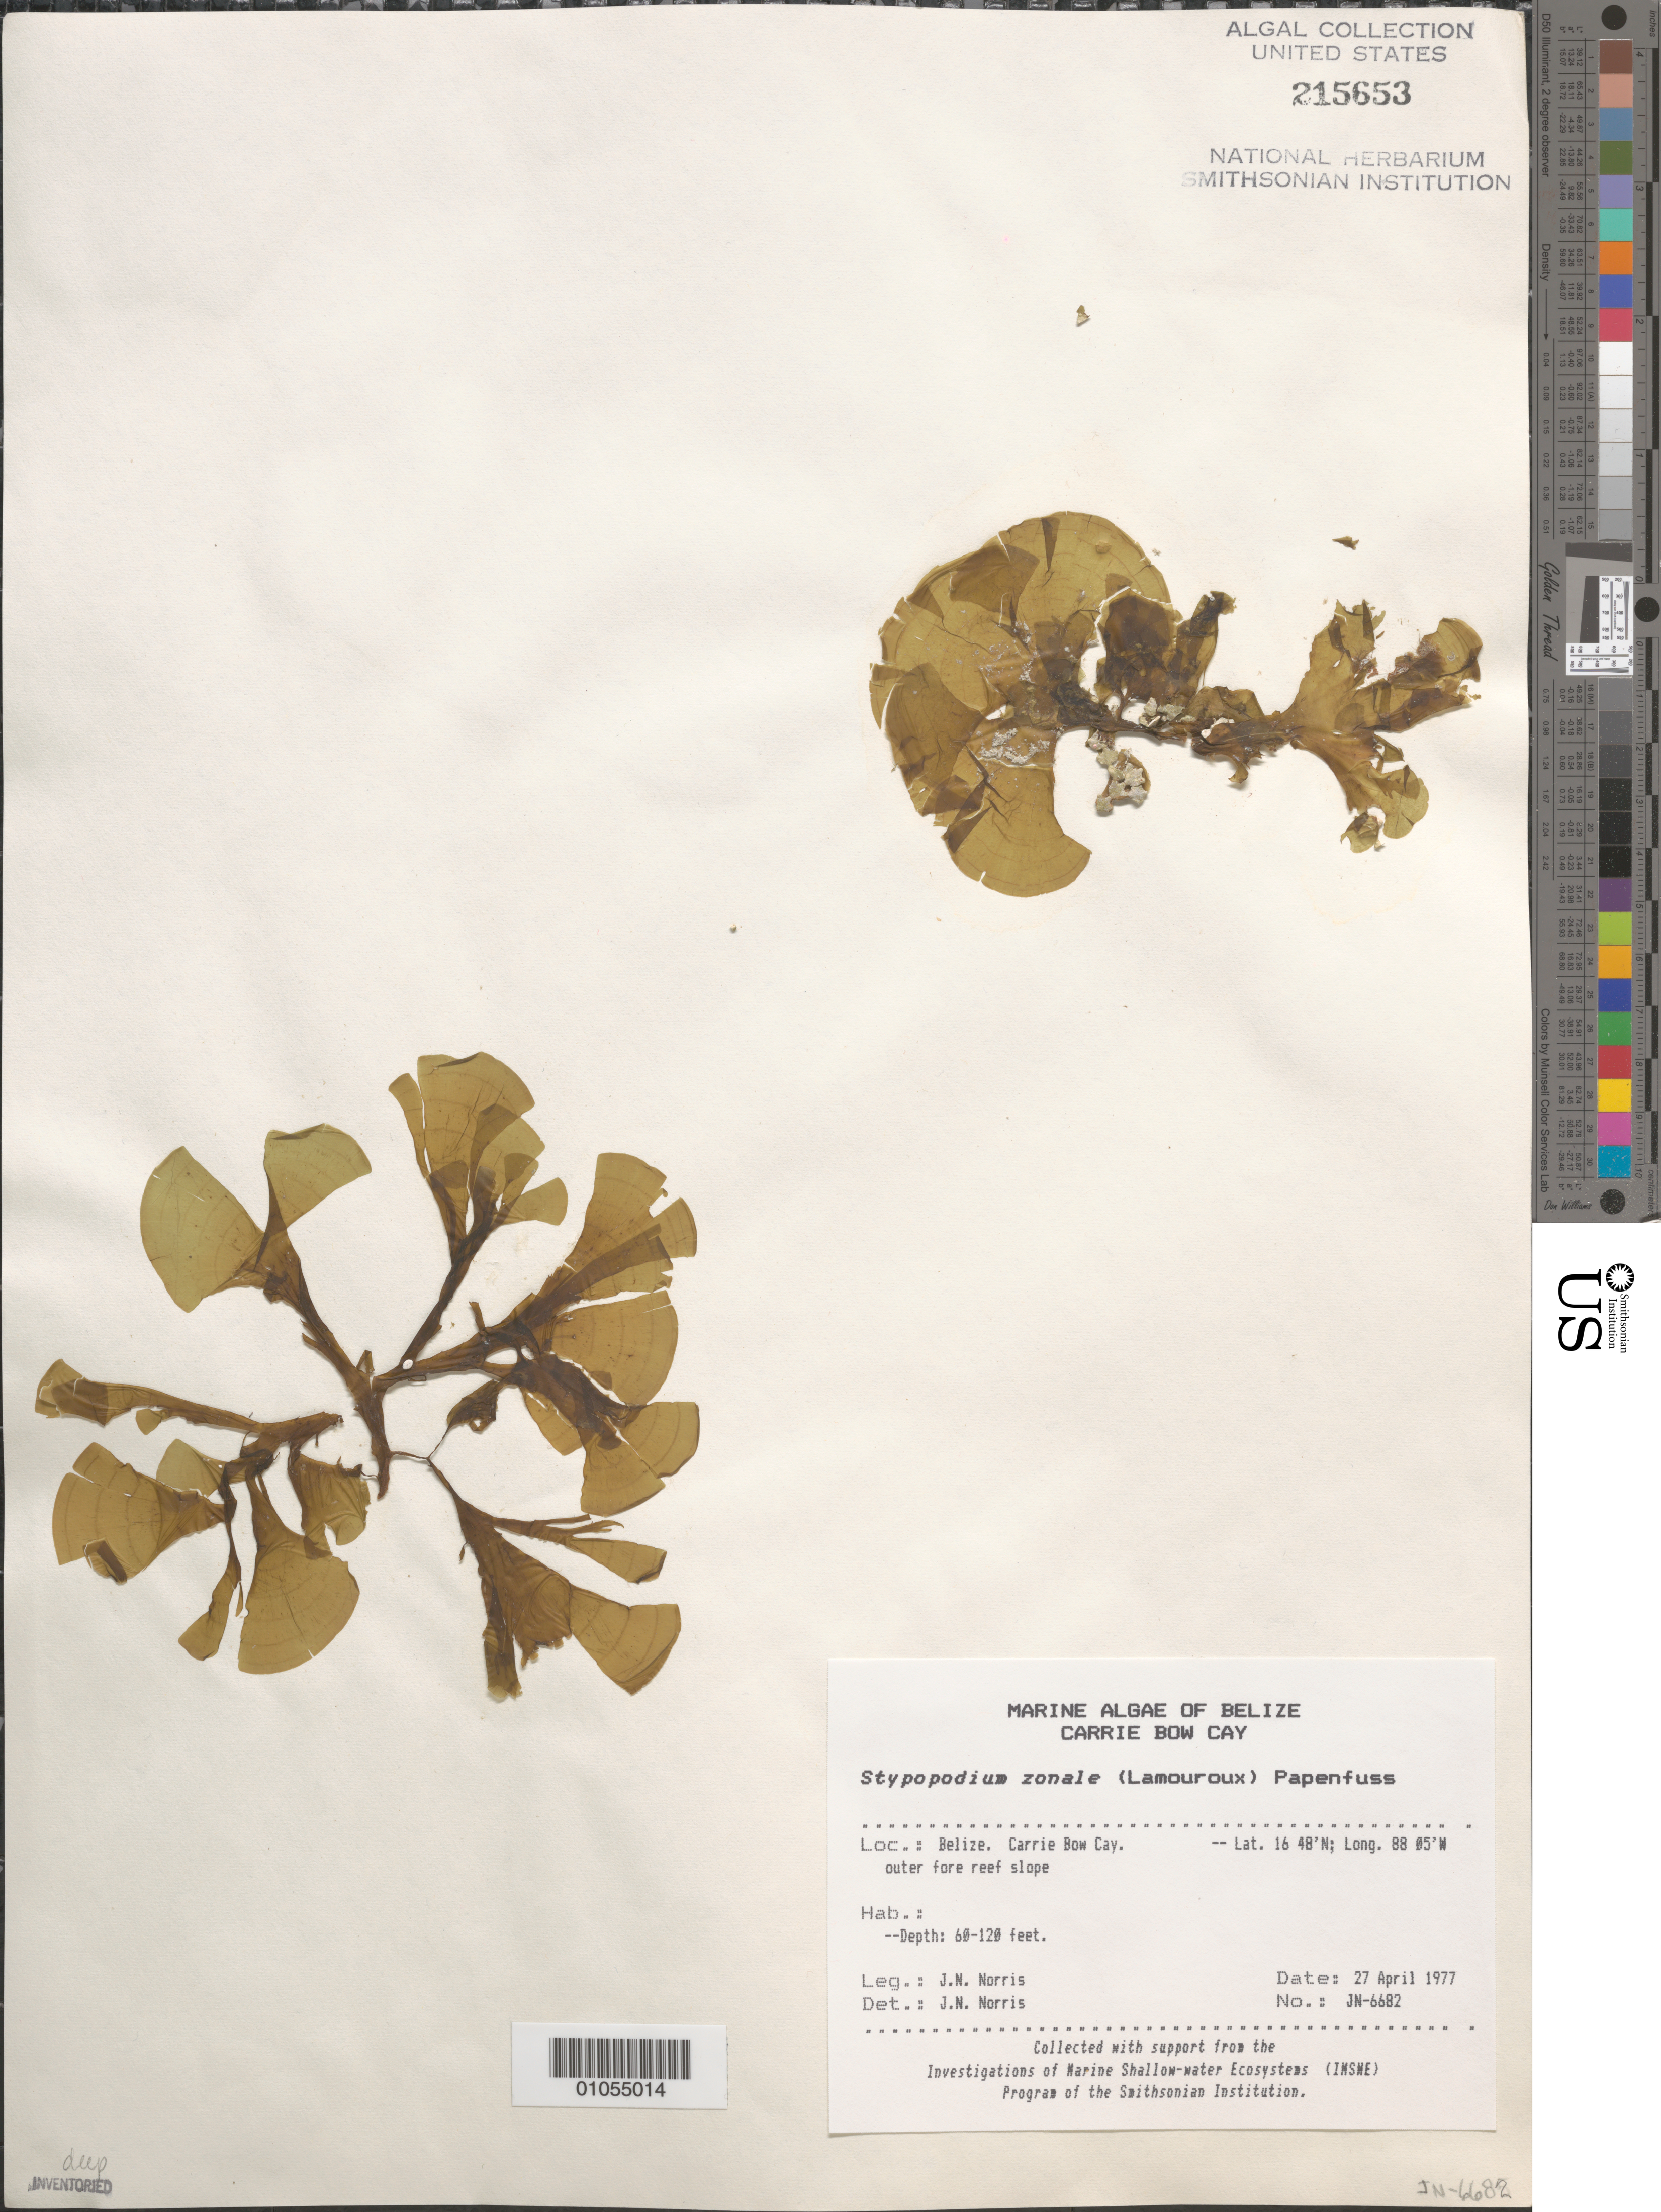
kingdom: Chromista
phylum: Ochrophyta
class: Phaeophyceae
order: Dictyotales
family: Dictyotaceae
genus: Stypopodium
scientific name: Stypopodium zonale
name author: (J.V.Lamouroux) Papenf.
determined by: Norris, James N.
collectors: J. N. Norris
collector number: JN-6682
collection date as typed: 27 Apr 1977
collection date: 1977-04-27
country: Belize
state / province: Stann Creek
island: Carrie Bow Cay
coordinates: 16 48'N, 88 05'W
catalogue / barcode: US 215653